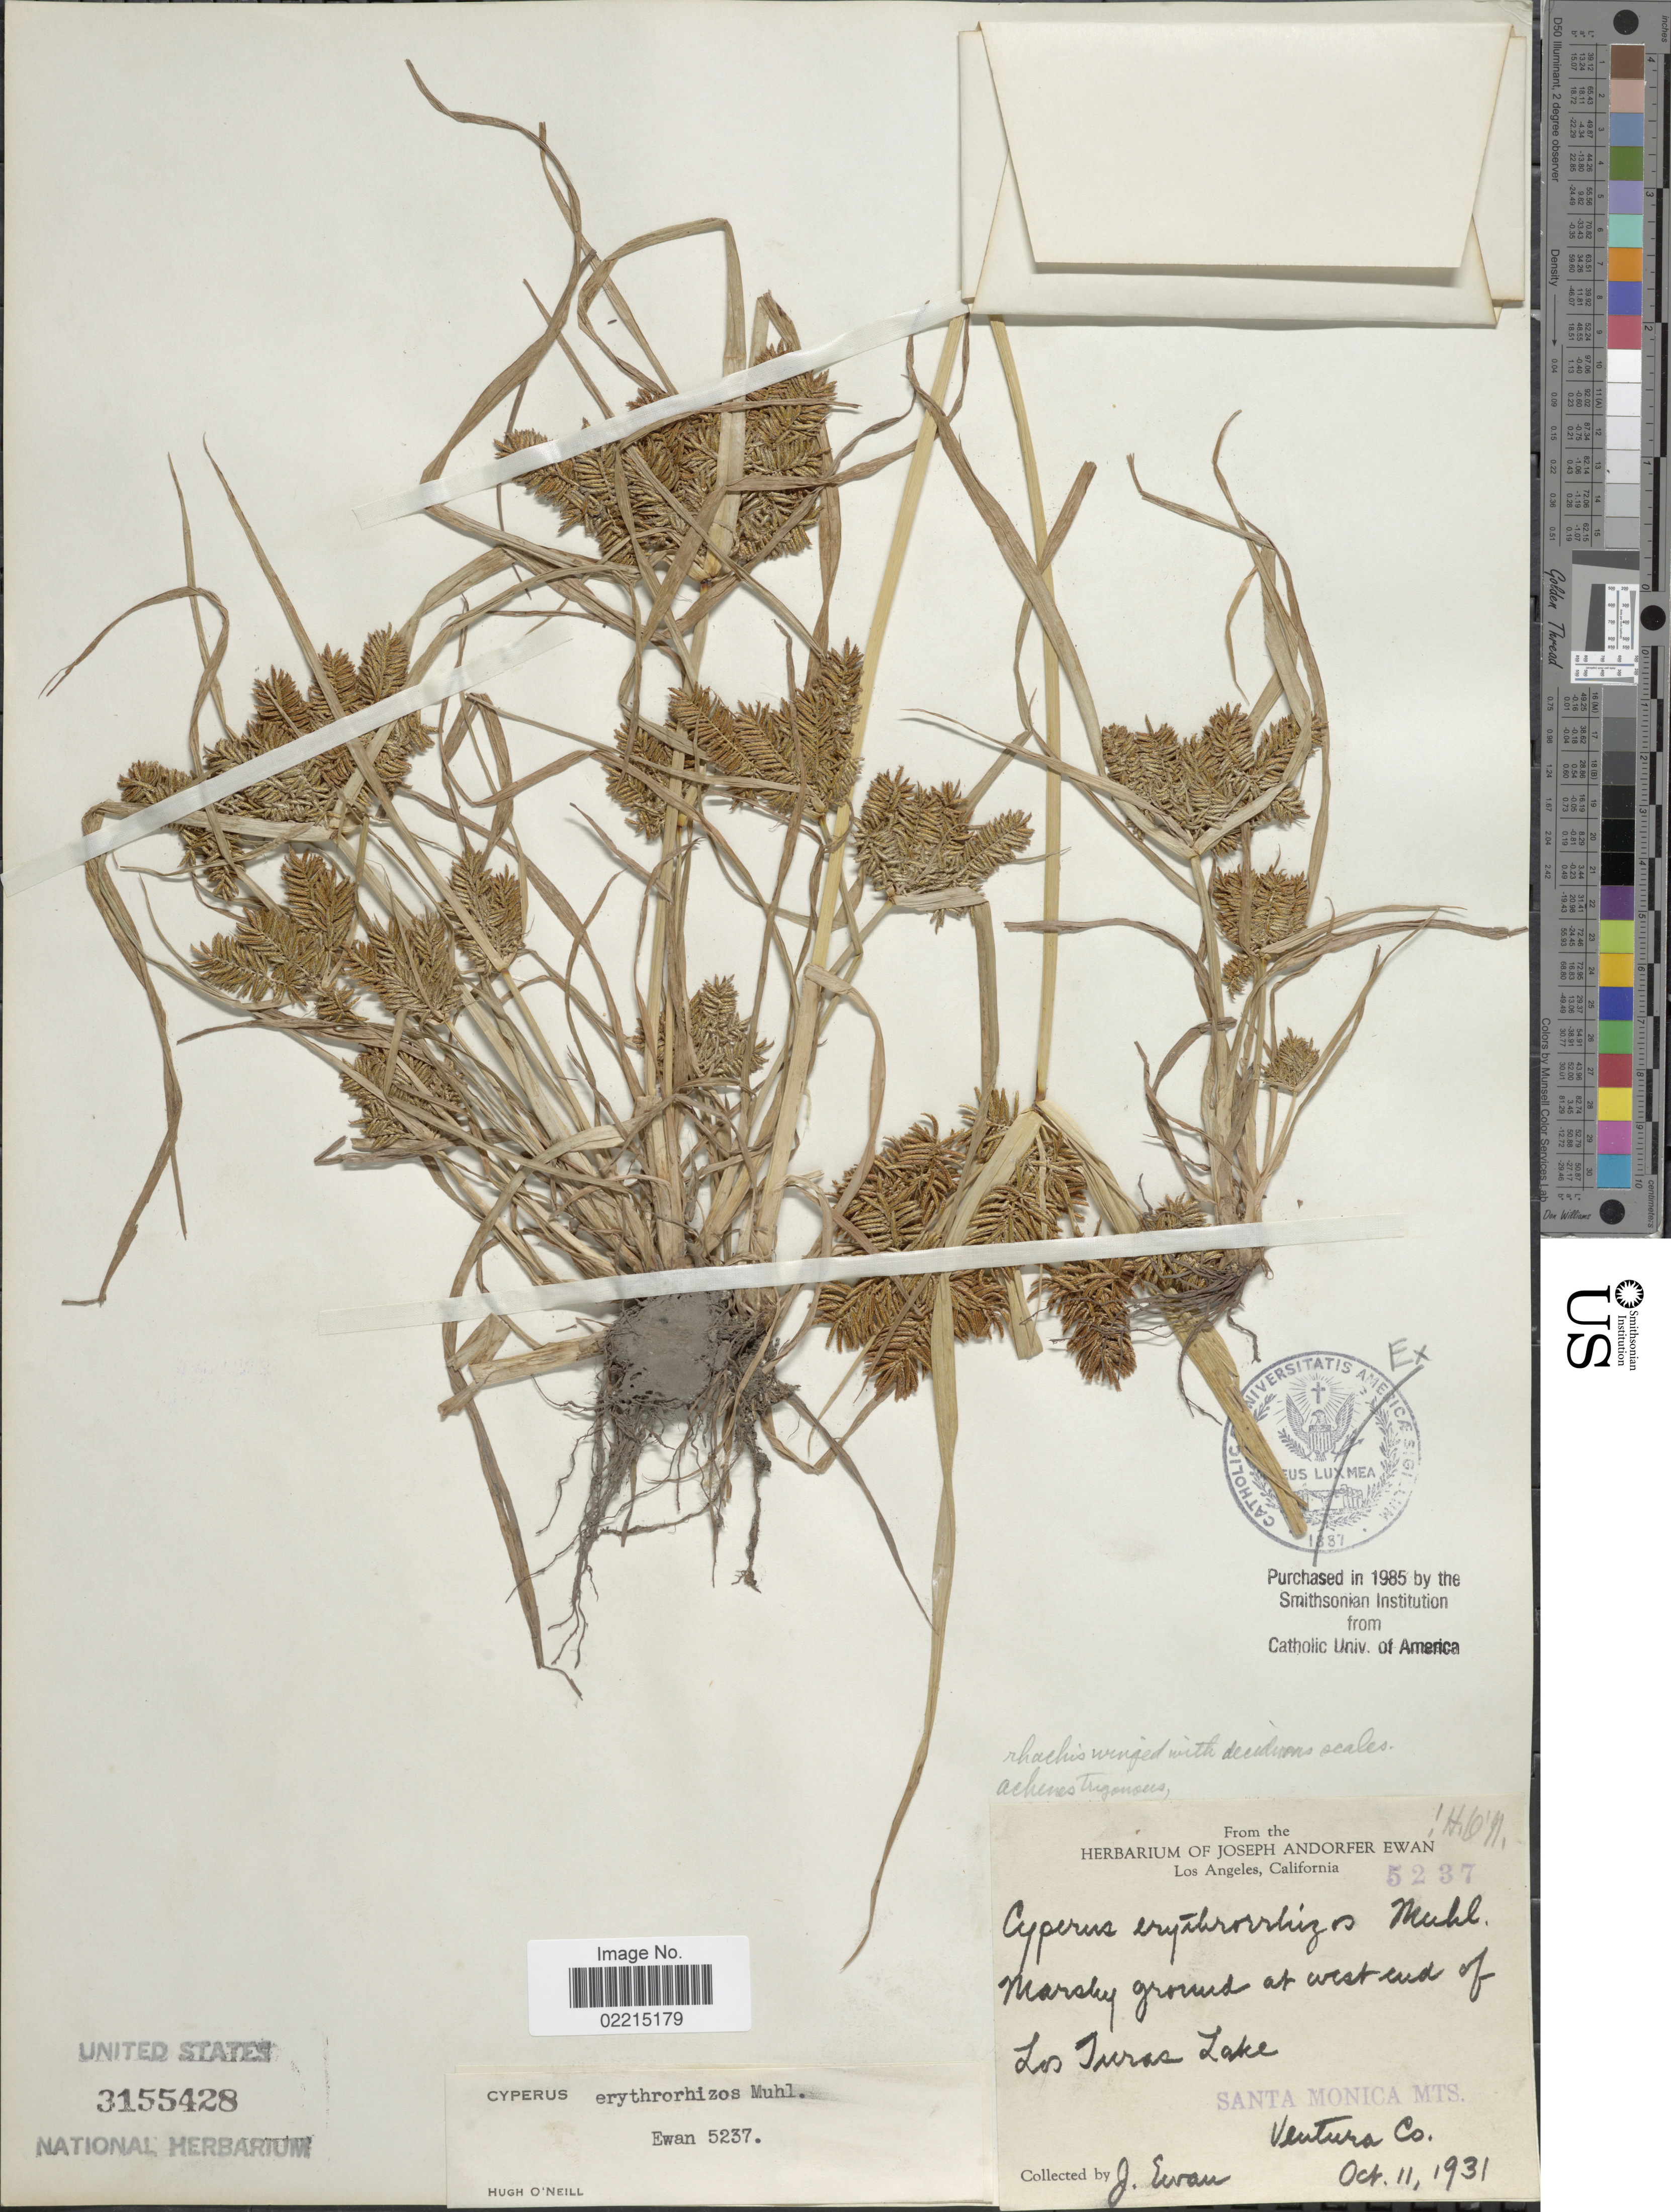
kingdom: Plantae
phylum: Tracheophyta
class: Liliopsida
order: Poales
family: Cyperaceae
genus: Cyperus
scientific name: Cyperus erythrorhizos Muhl.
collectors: J. A. Ewan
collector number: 5237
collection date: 1931-10-11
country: United States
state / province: California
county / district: Los Angeles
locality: West end of Los Turas Lake, Santa Monica Mts. Ventura Co.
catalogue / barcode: US 3155428